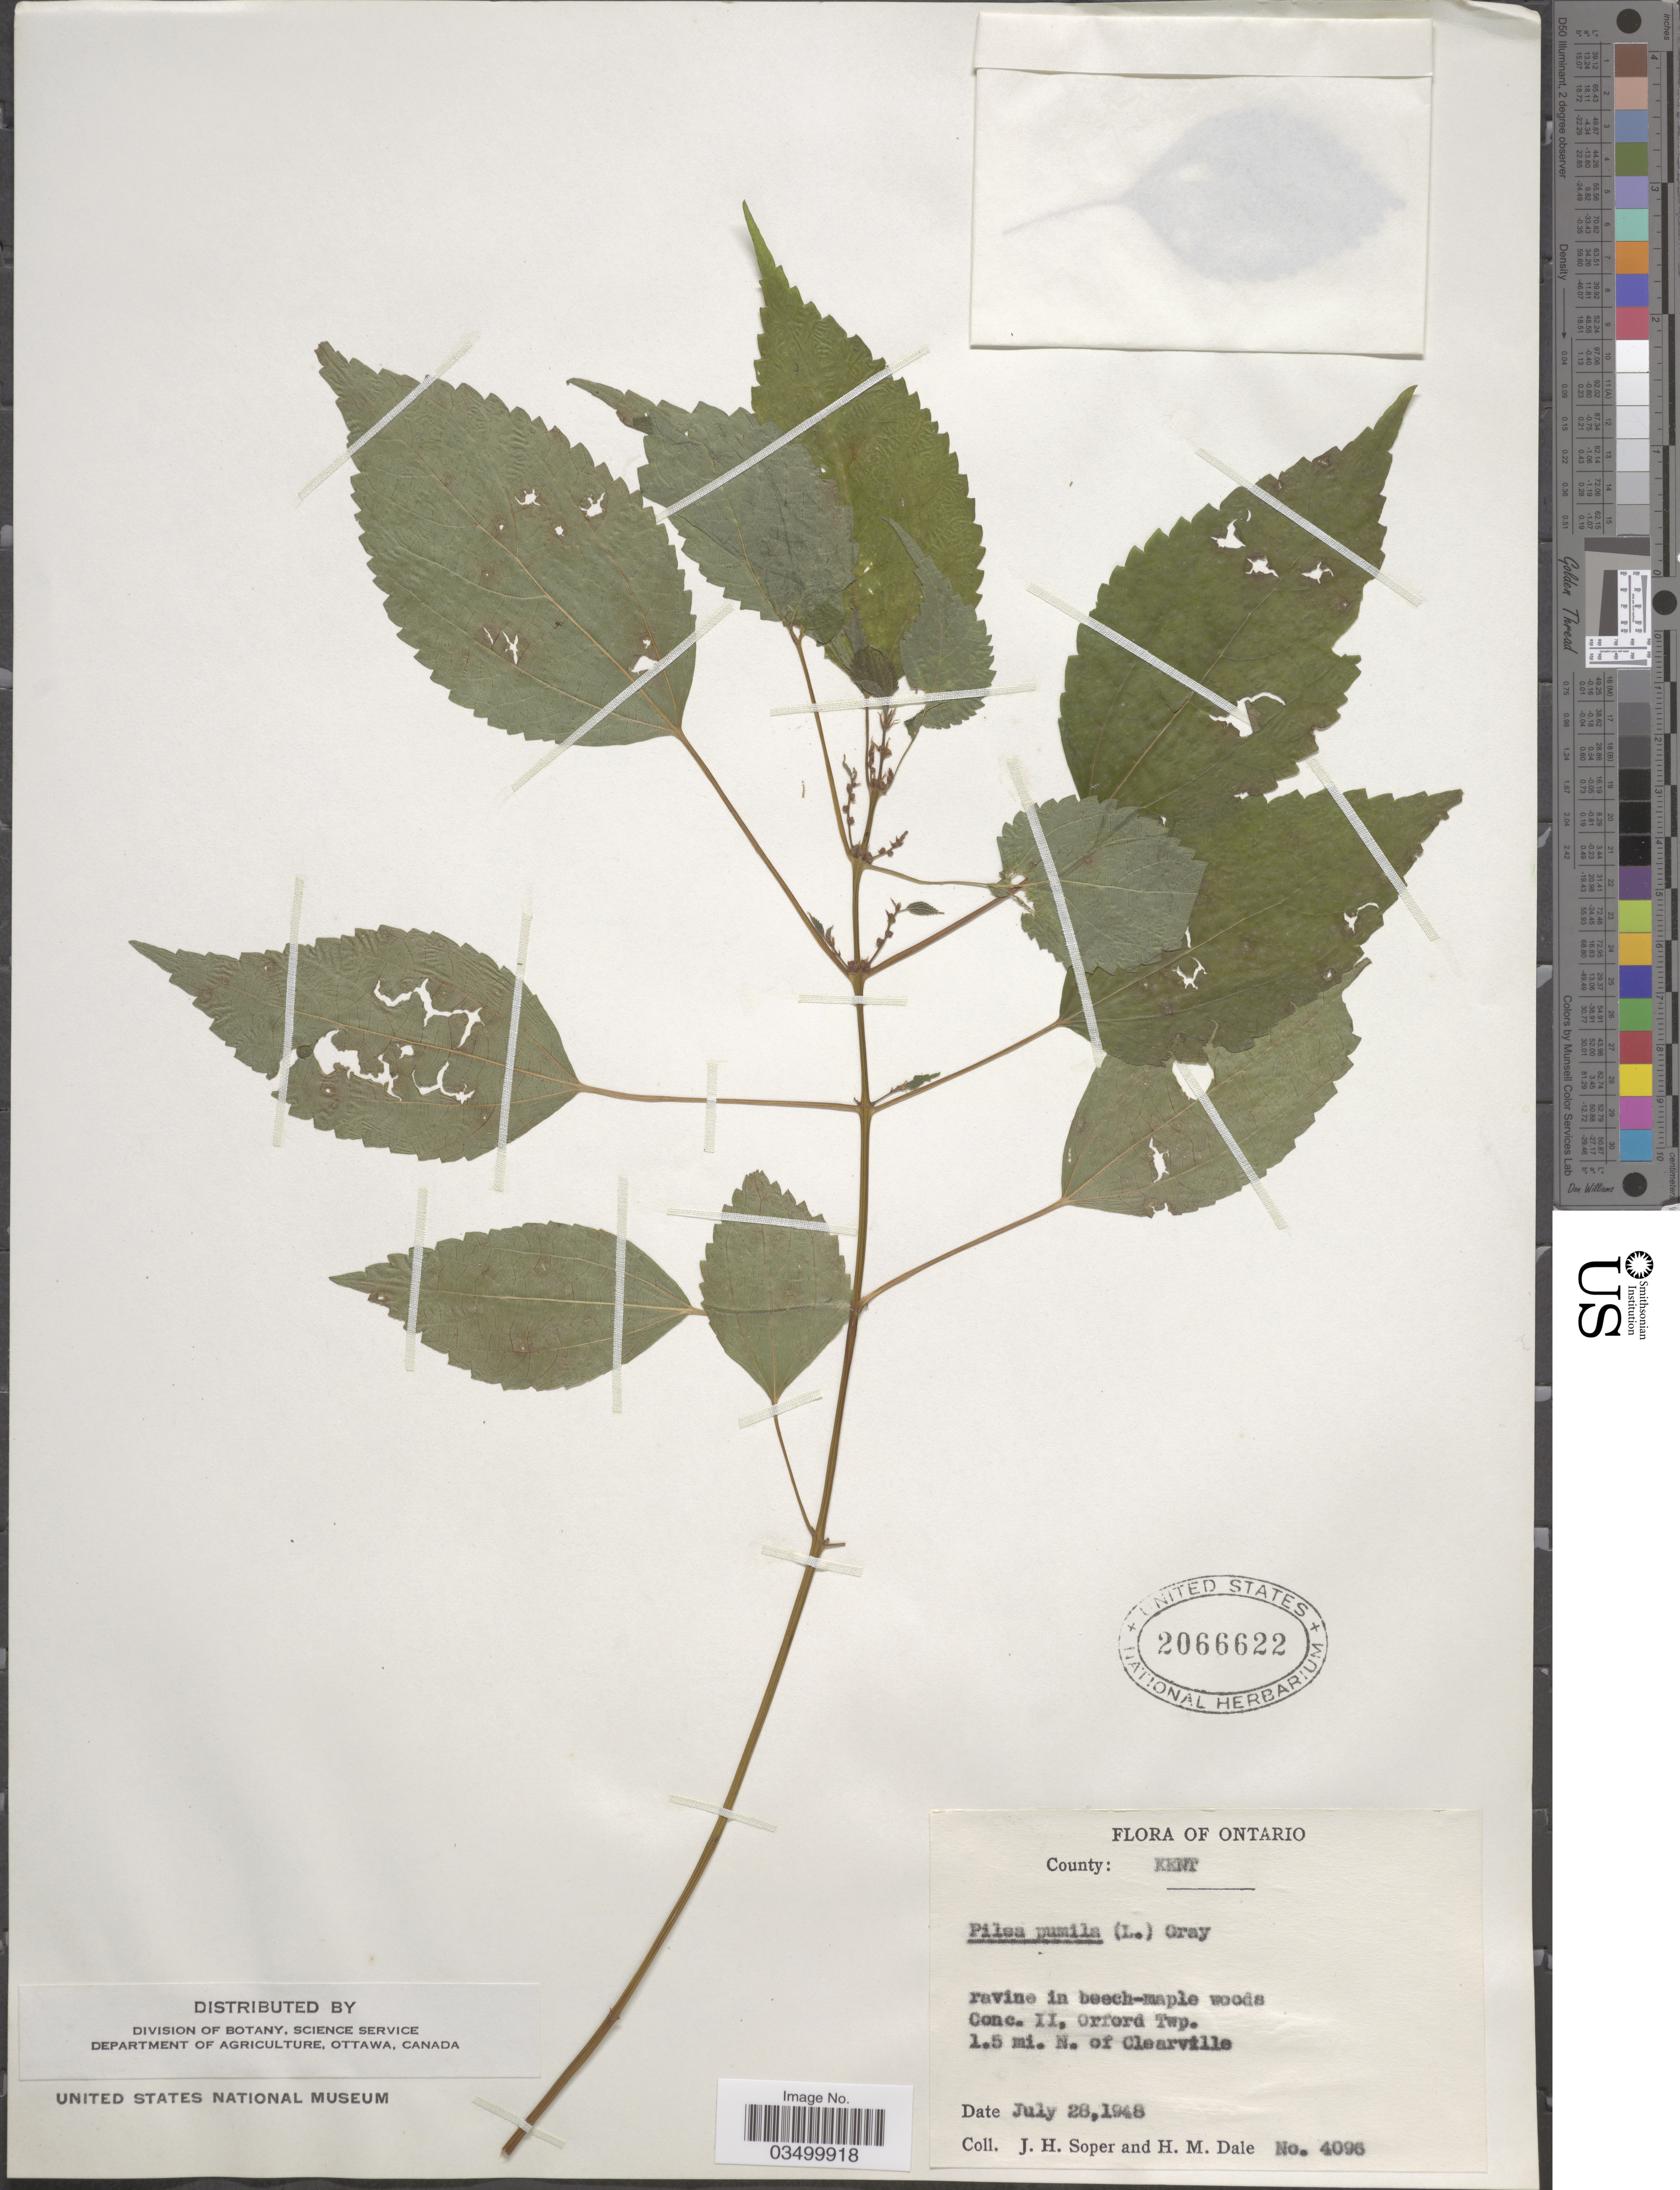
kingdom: Plantae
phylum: Tracheophyta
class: Magnoliopsida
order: Rosales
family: Urticaceae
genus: Pilea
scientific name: Pilea pumila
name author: (L.) A. Gray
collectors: J. H. Soper & H. M. Dale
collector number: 4096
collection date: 1948-07-28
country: Canada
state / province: Ontario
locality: County: Kent. Conc. II, Orford Twp. 1.5 mi. N. of Clearville.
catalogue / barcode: US 2066622